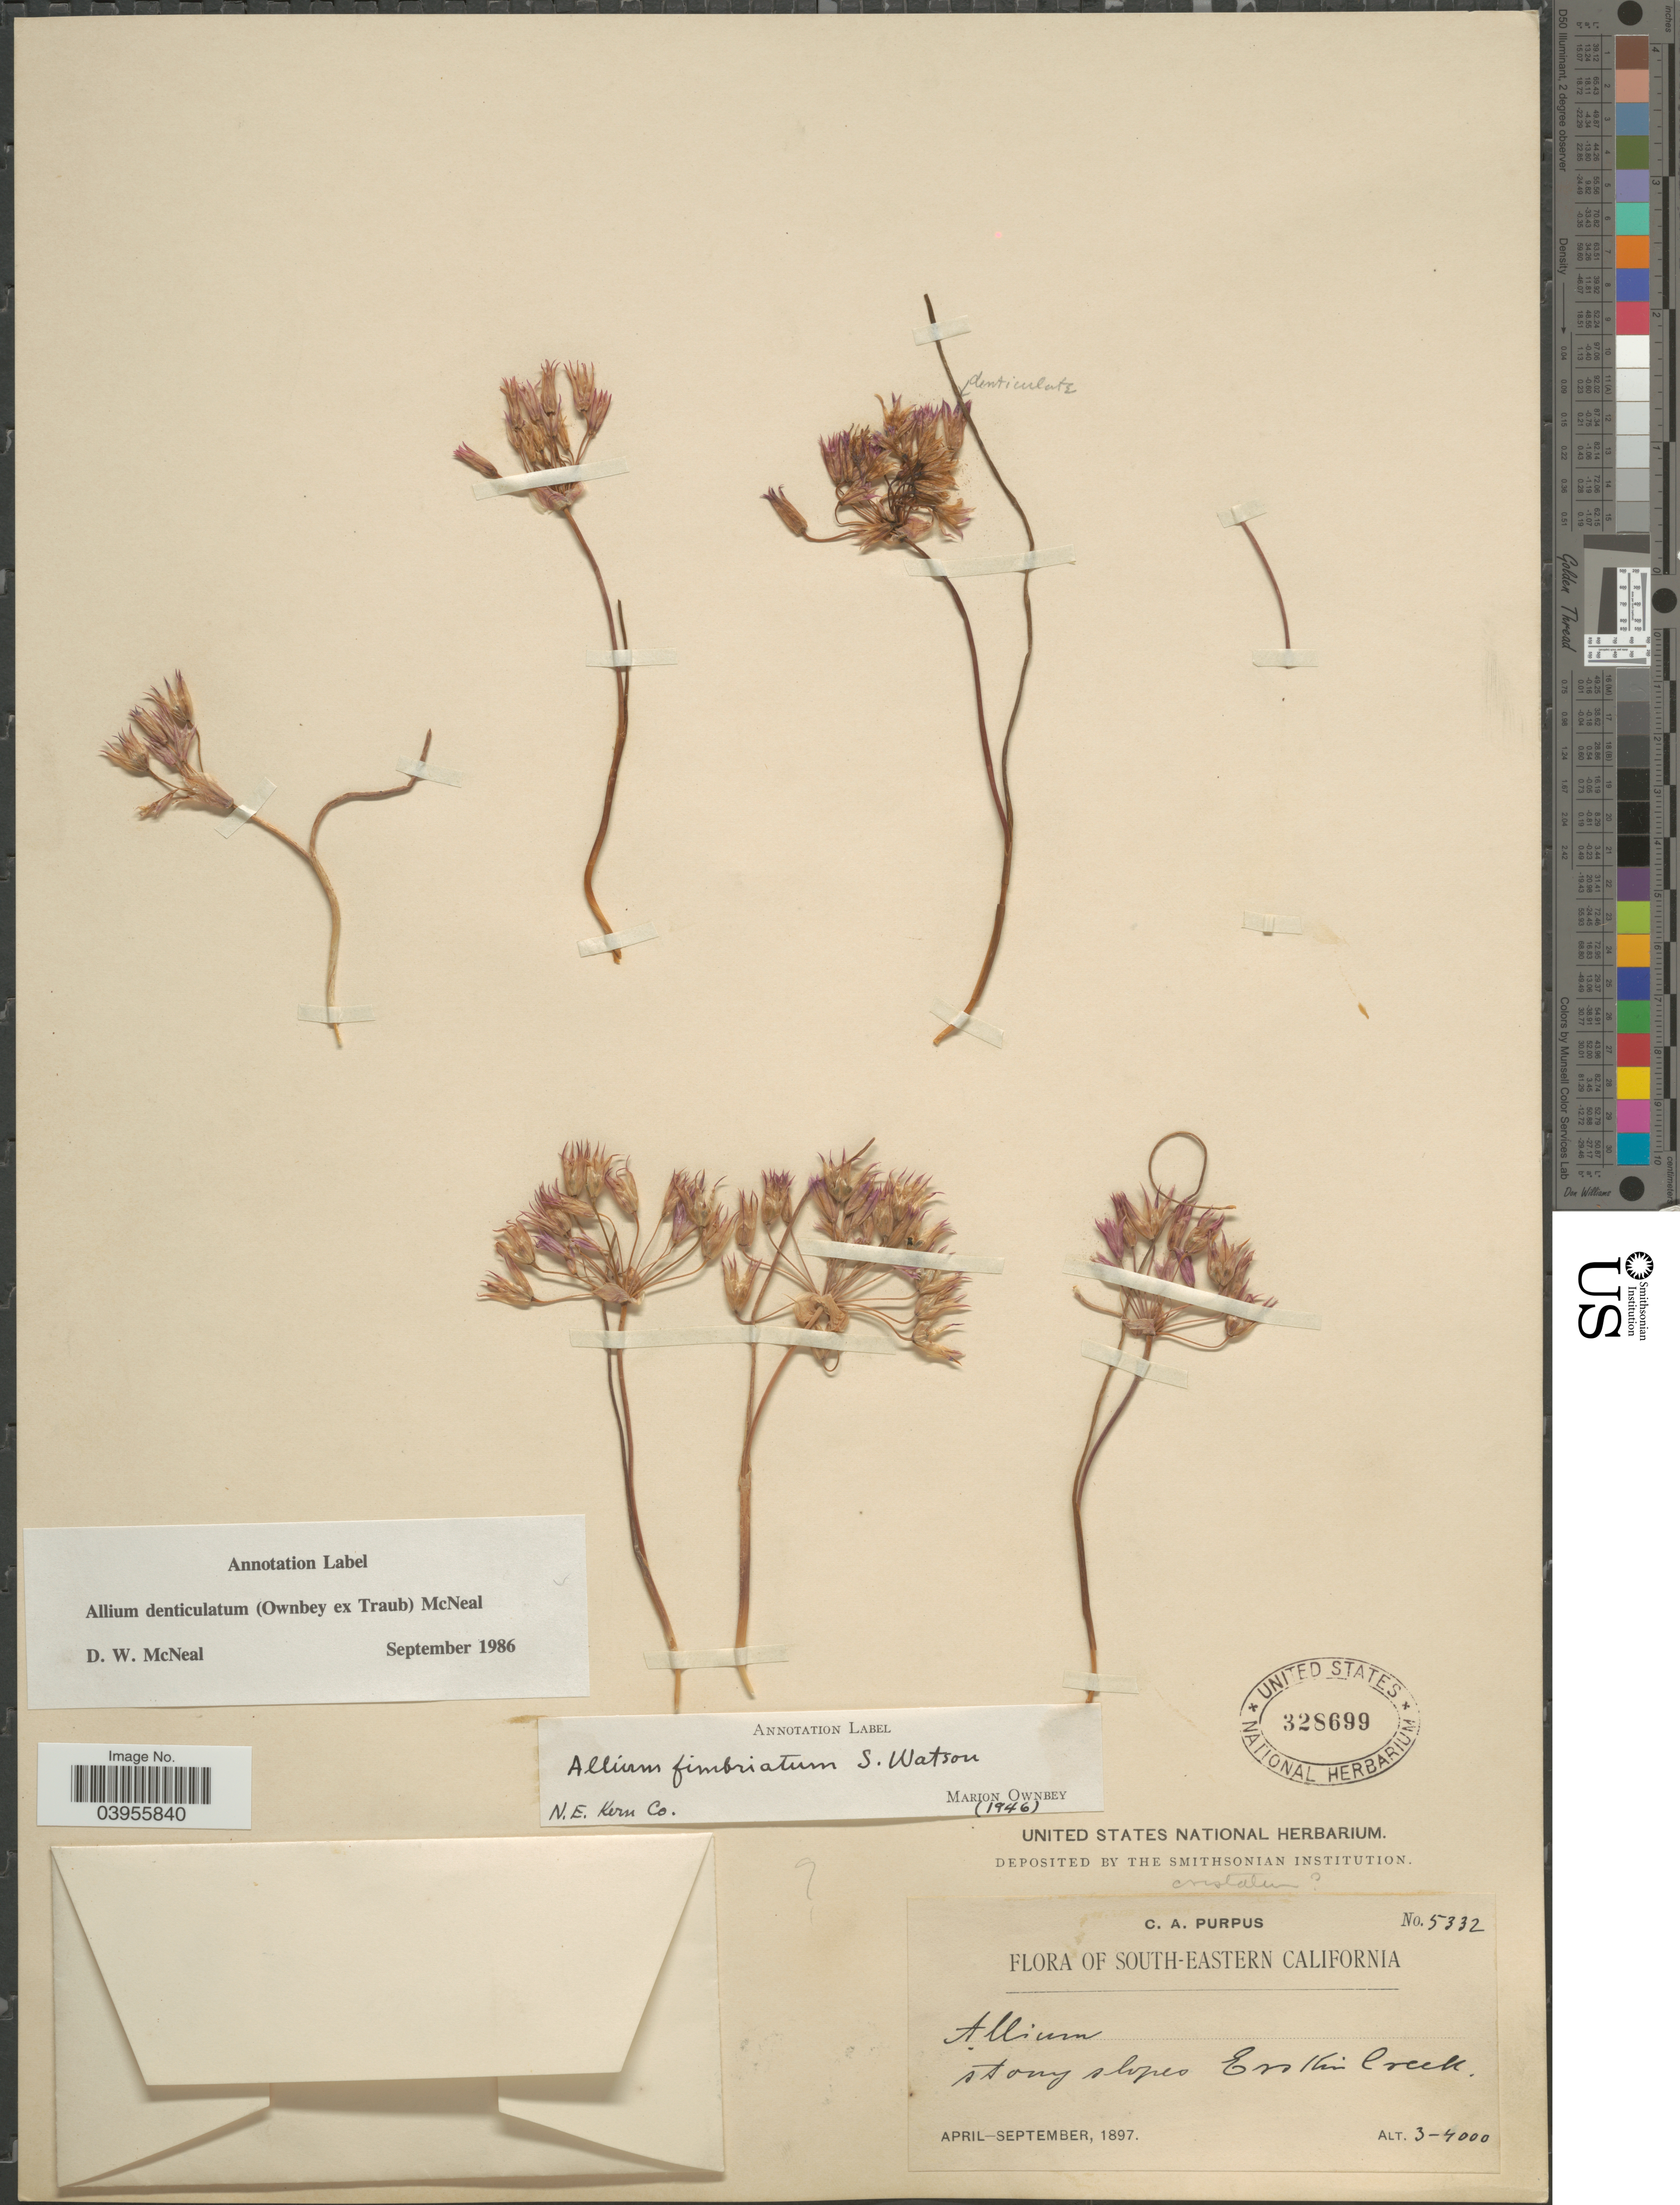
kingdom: Plantae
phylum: Tracheophyta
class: Liliopsida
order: Asparagales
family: Amaryllidaceae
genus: Allium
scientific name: Allium denticulatum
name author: Kit.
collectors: C. A. Purpus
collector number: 5332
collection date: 1897-04/1897-09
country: United States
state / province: California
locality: South-eastern California. Stony slopes Erskin Creek.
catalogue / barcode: US 328699